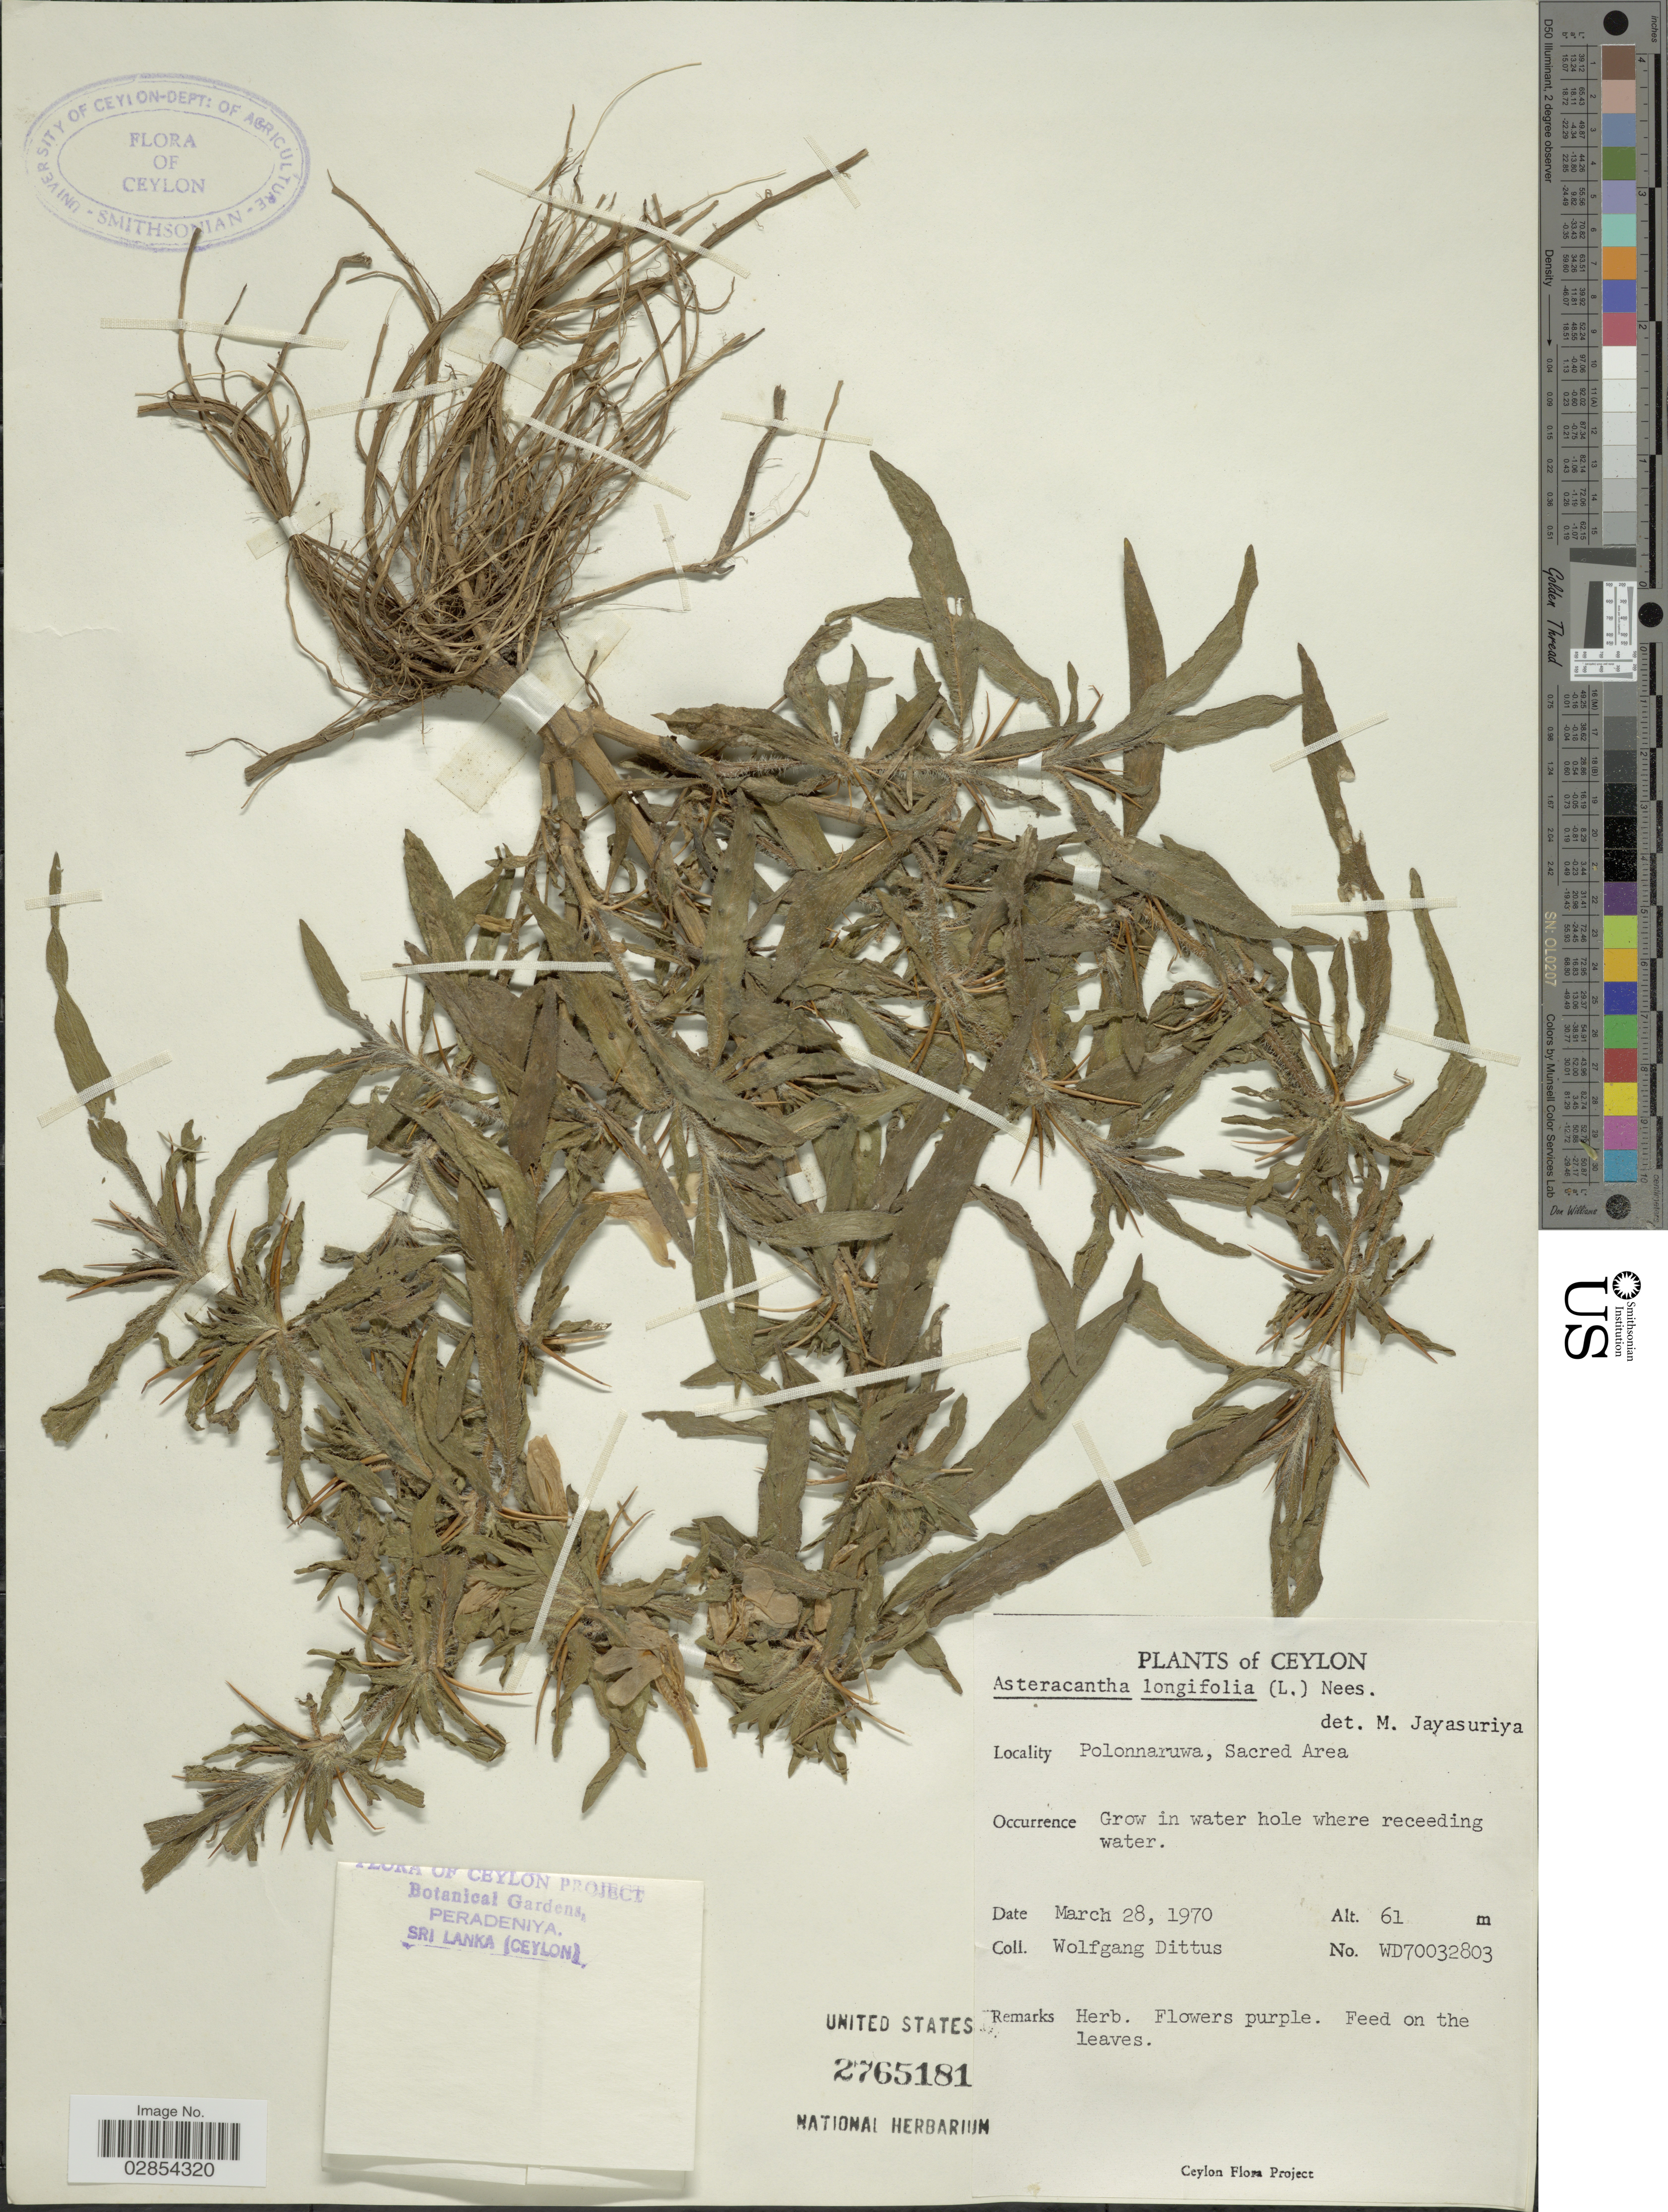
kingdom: Plantae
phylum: Tracheophyta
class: Magnoliopsida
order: Lamiales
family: Acanthaceae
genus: Asteracantha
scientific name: Asteracantha auriculata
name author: Nees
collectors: W. Dittus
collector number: WD70032803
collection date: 1970-03-28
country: Sri Lanka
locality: Ceylon. Polonnaruwa, Sacred Area.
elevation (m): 61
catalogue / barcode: US 2765181